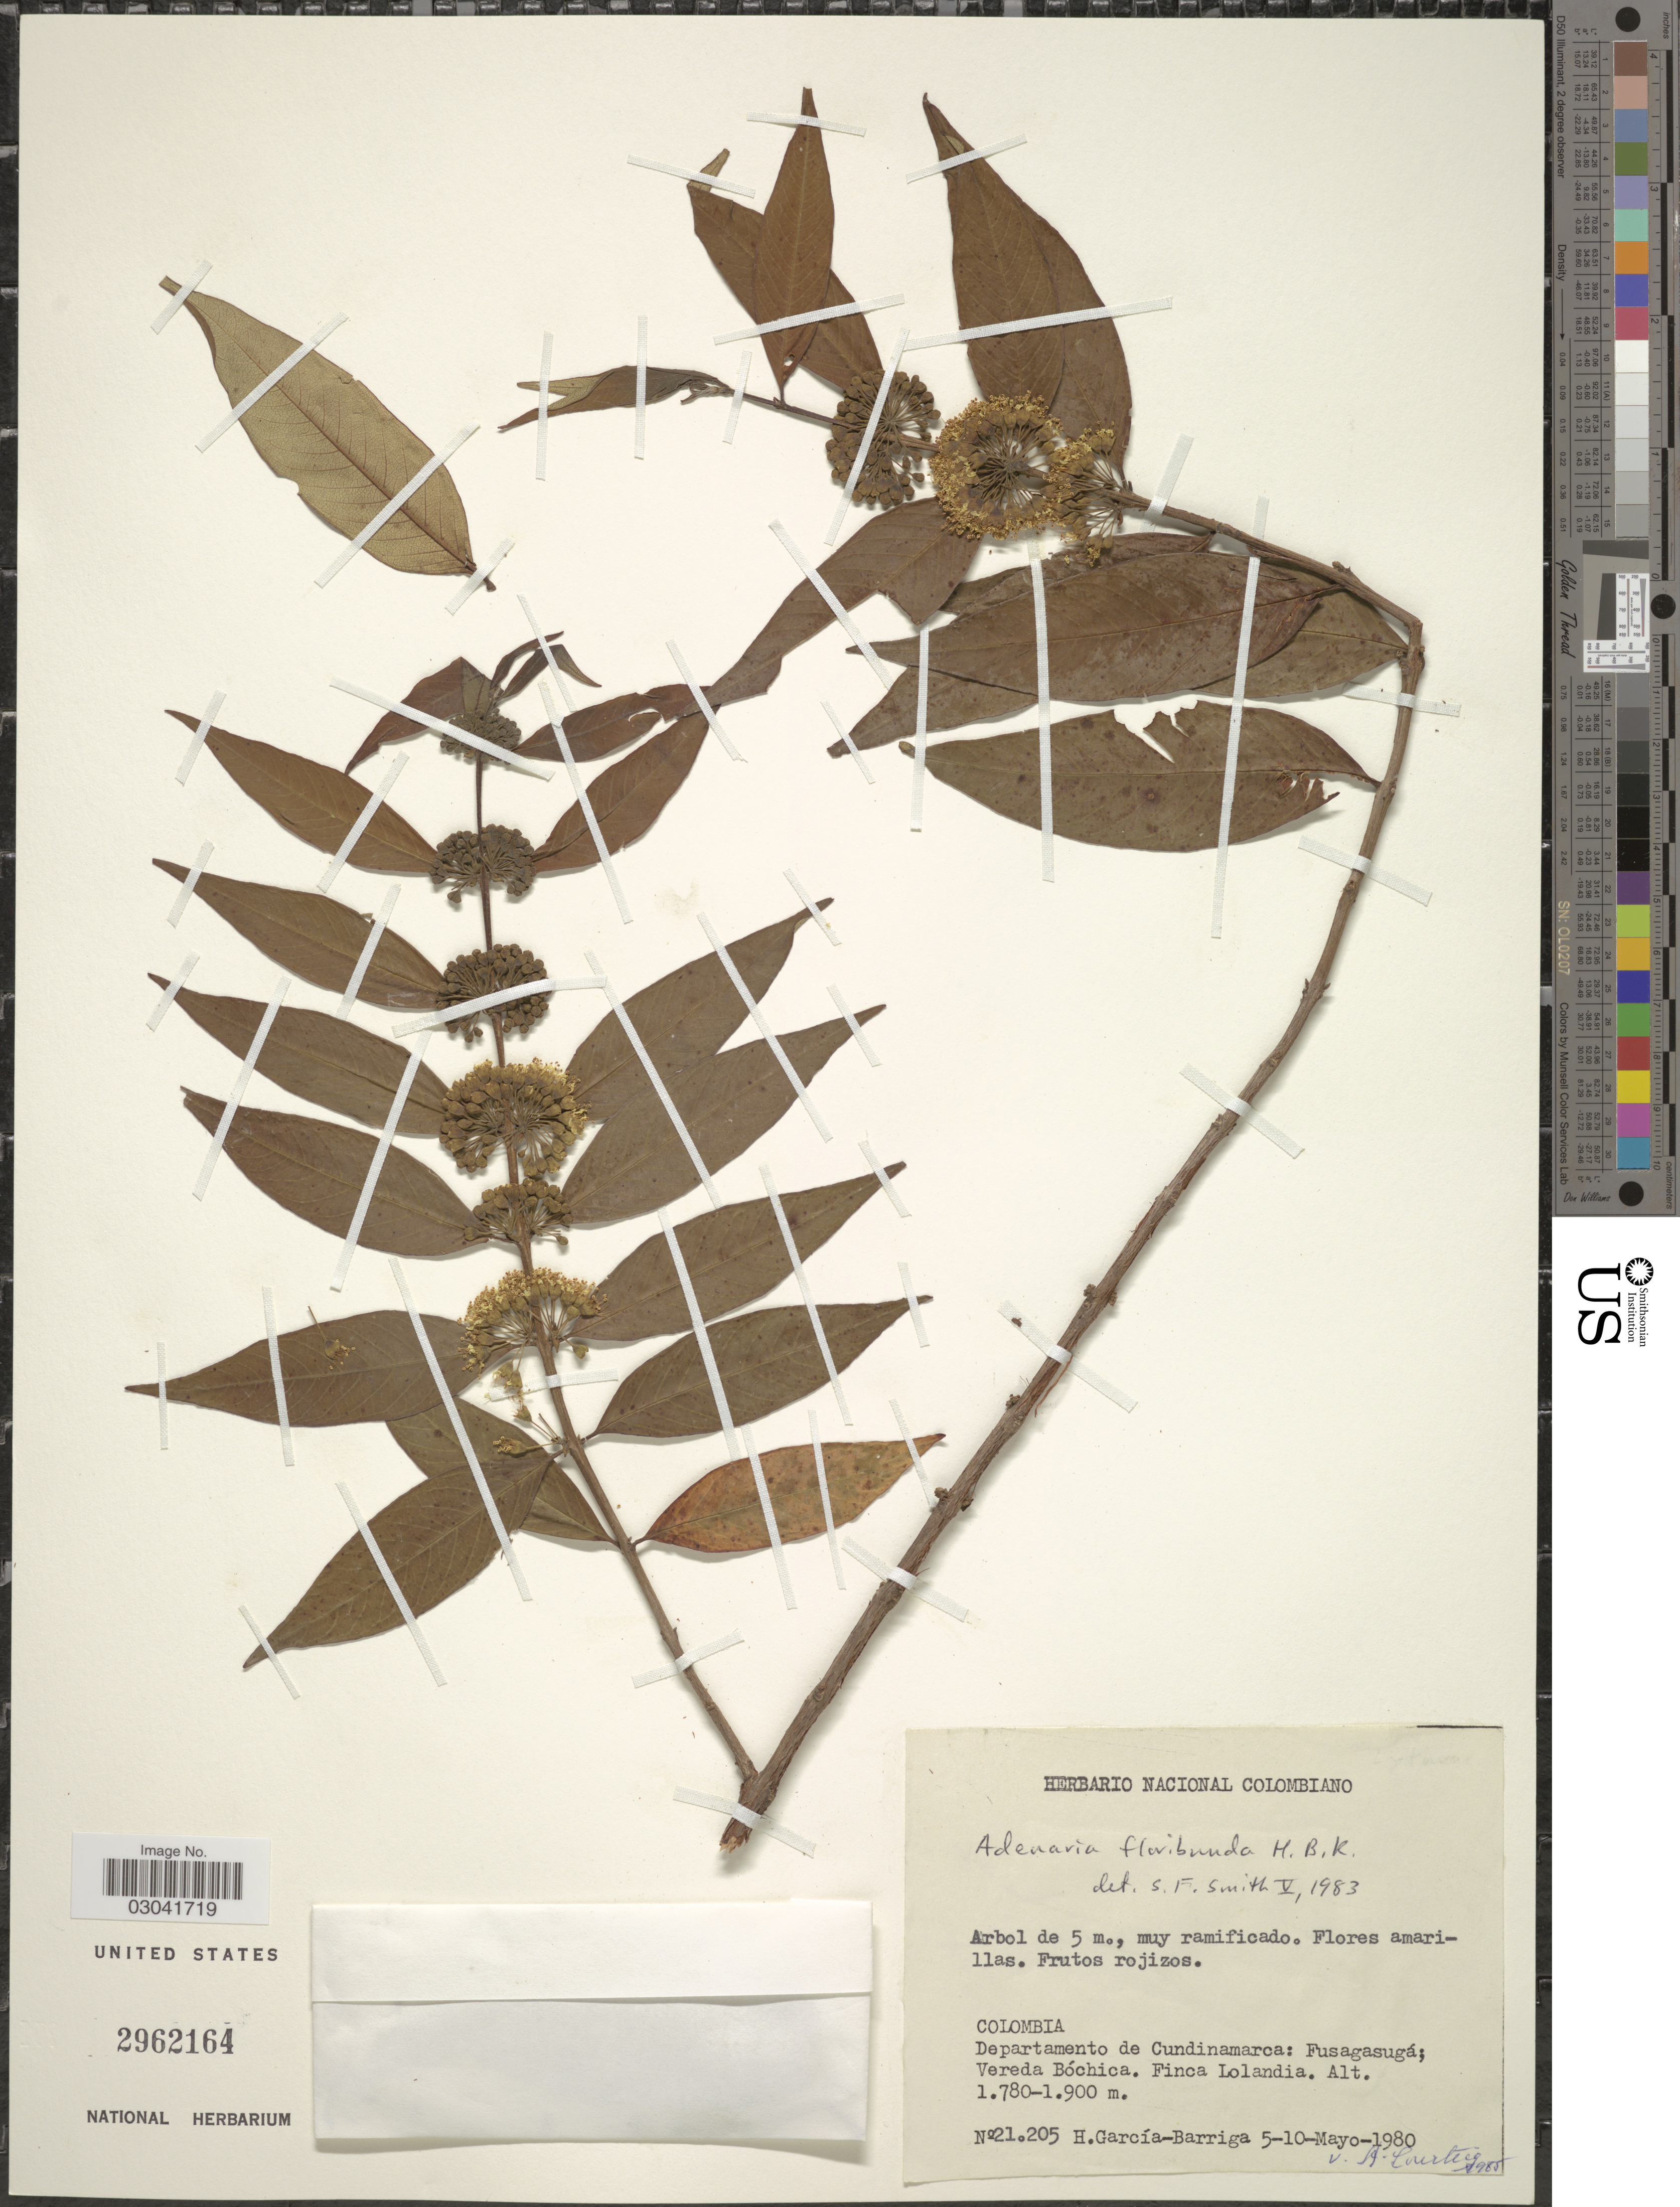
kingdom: Plantae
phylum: Tracheophyta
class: Magnoliopsida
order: Myrtales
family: Lythraceae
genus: Adenaria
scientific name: Adenaria floribunda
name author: Kunth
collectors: H. García Barriga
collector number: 21205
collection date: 1980-05-05/1980-05-10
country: Colombia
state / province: Cundinamarca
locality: Departamento de Cundinamarca: Fusagasugá; Vereda Bóchica. Finca Lolandia.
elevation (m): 1780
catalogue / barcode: US 2962164